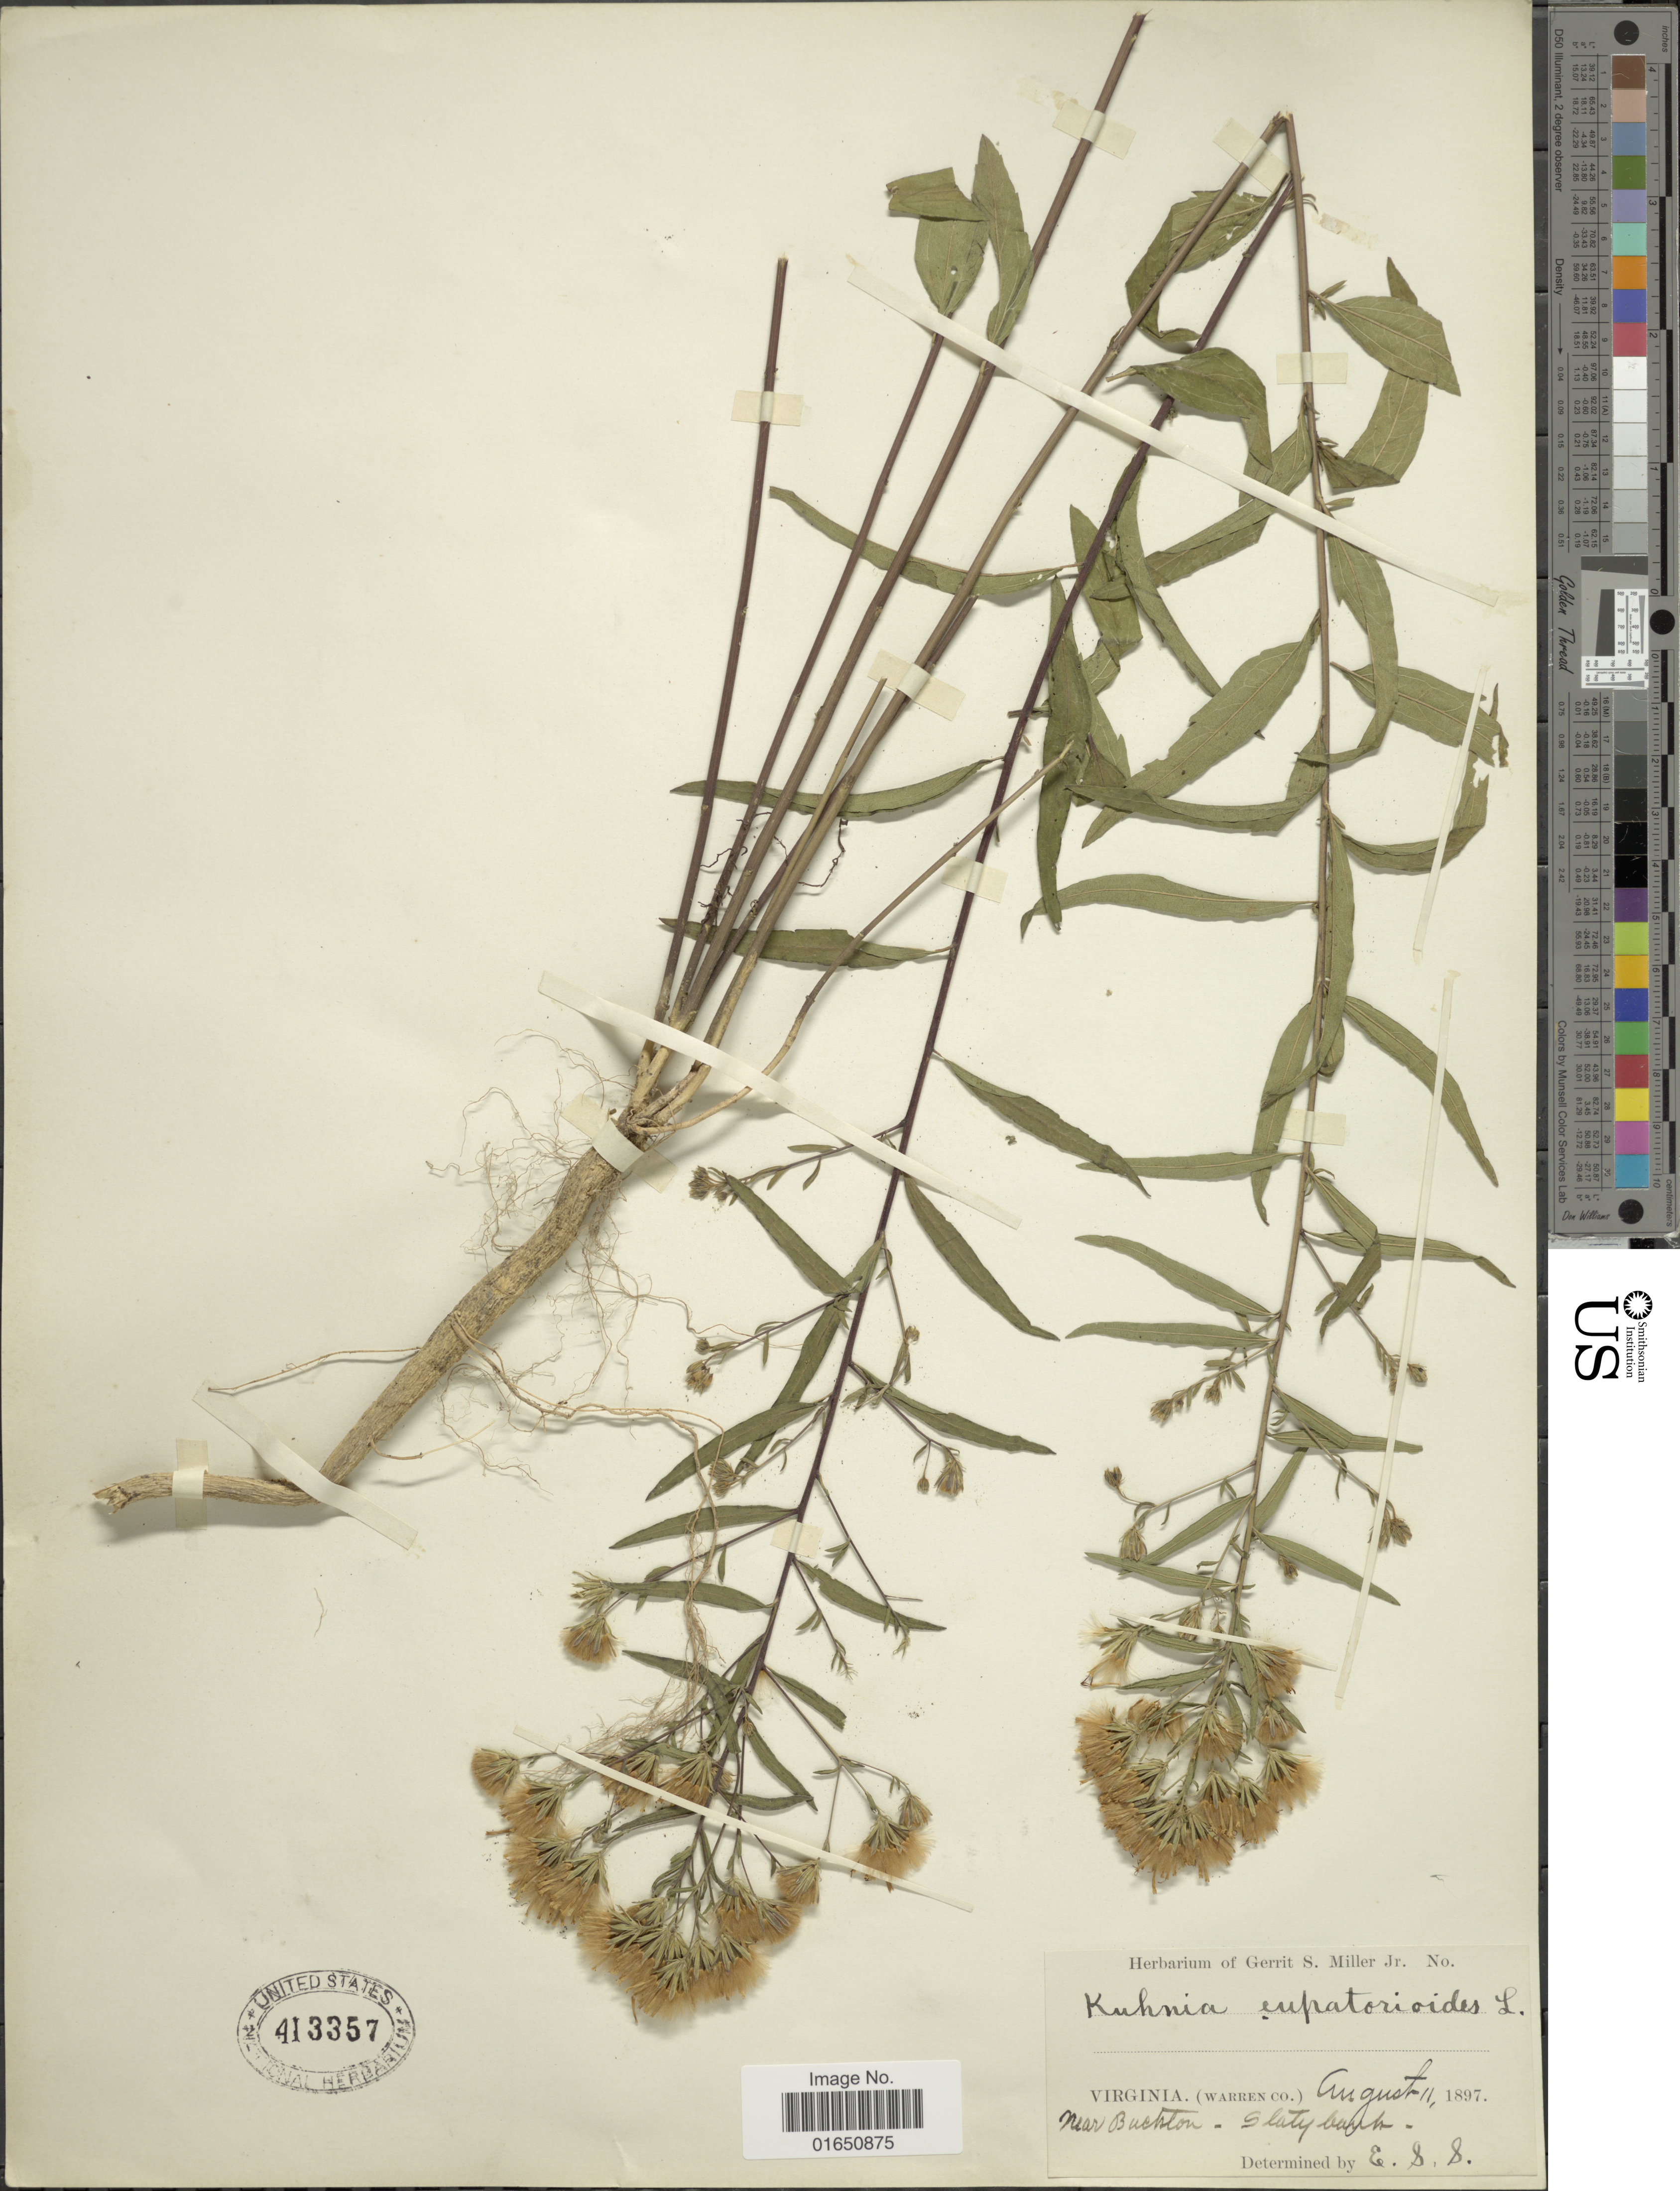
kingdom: Plantae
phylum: Tracheophyta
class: Magnoliopsida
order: Asterales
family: Asteraceae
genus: Brickellia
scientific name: Brickellia eupatorioides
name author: (L.) Shinners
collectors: ex herb. Gerrit S. Miller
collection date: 1897-08-11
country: United States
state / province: Virginia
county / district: Warren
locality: Near Buchton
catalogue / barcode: US 413357